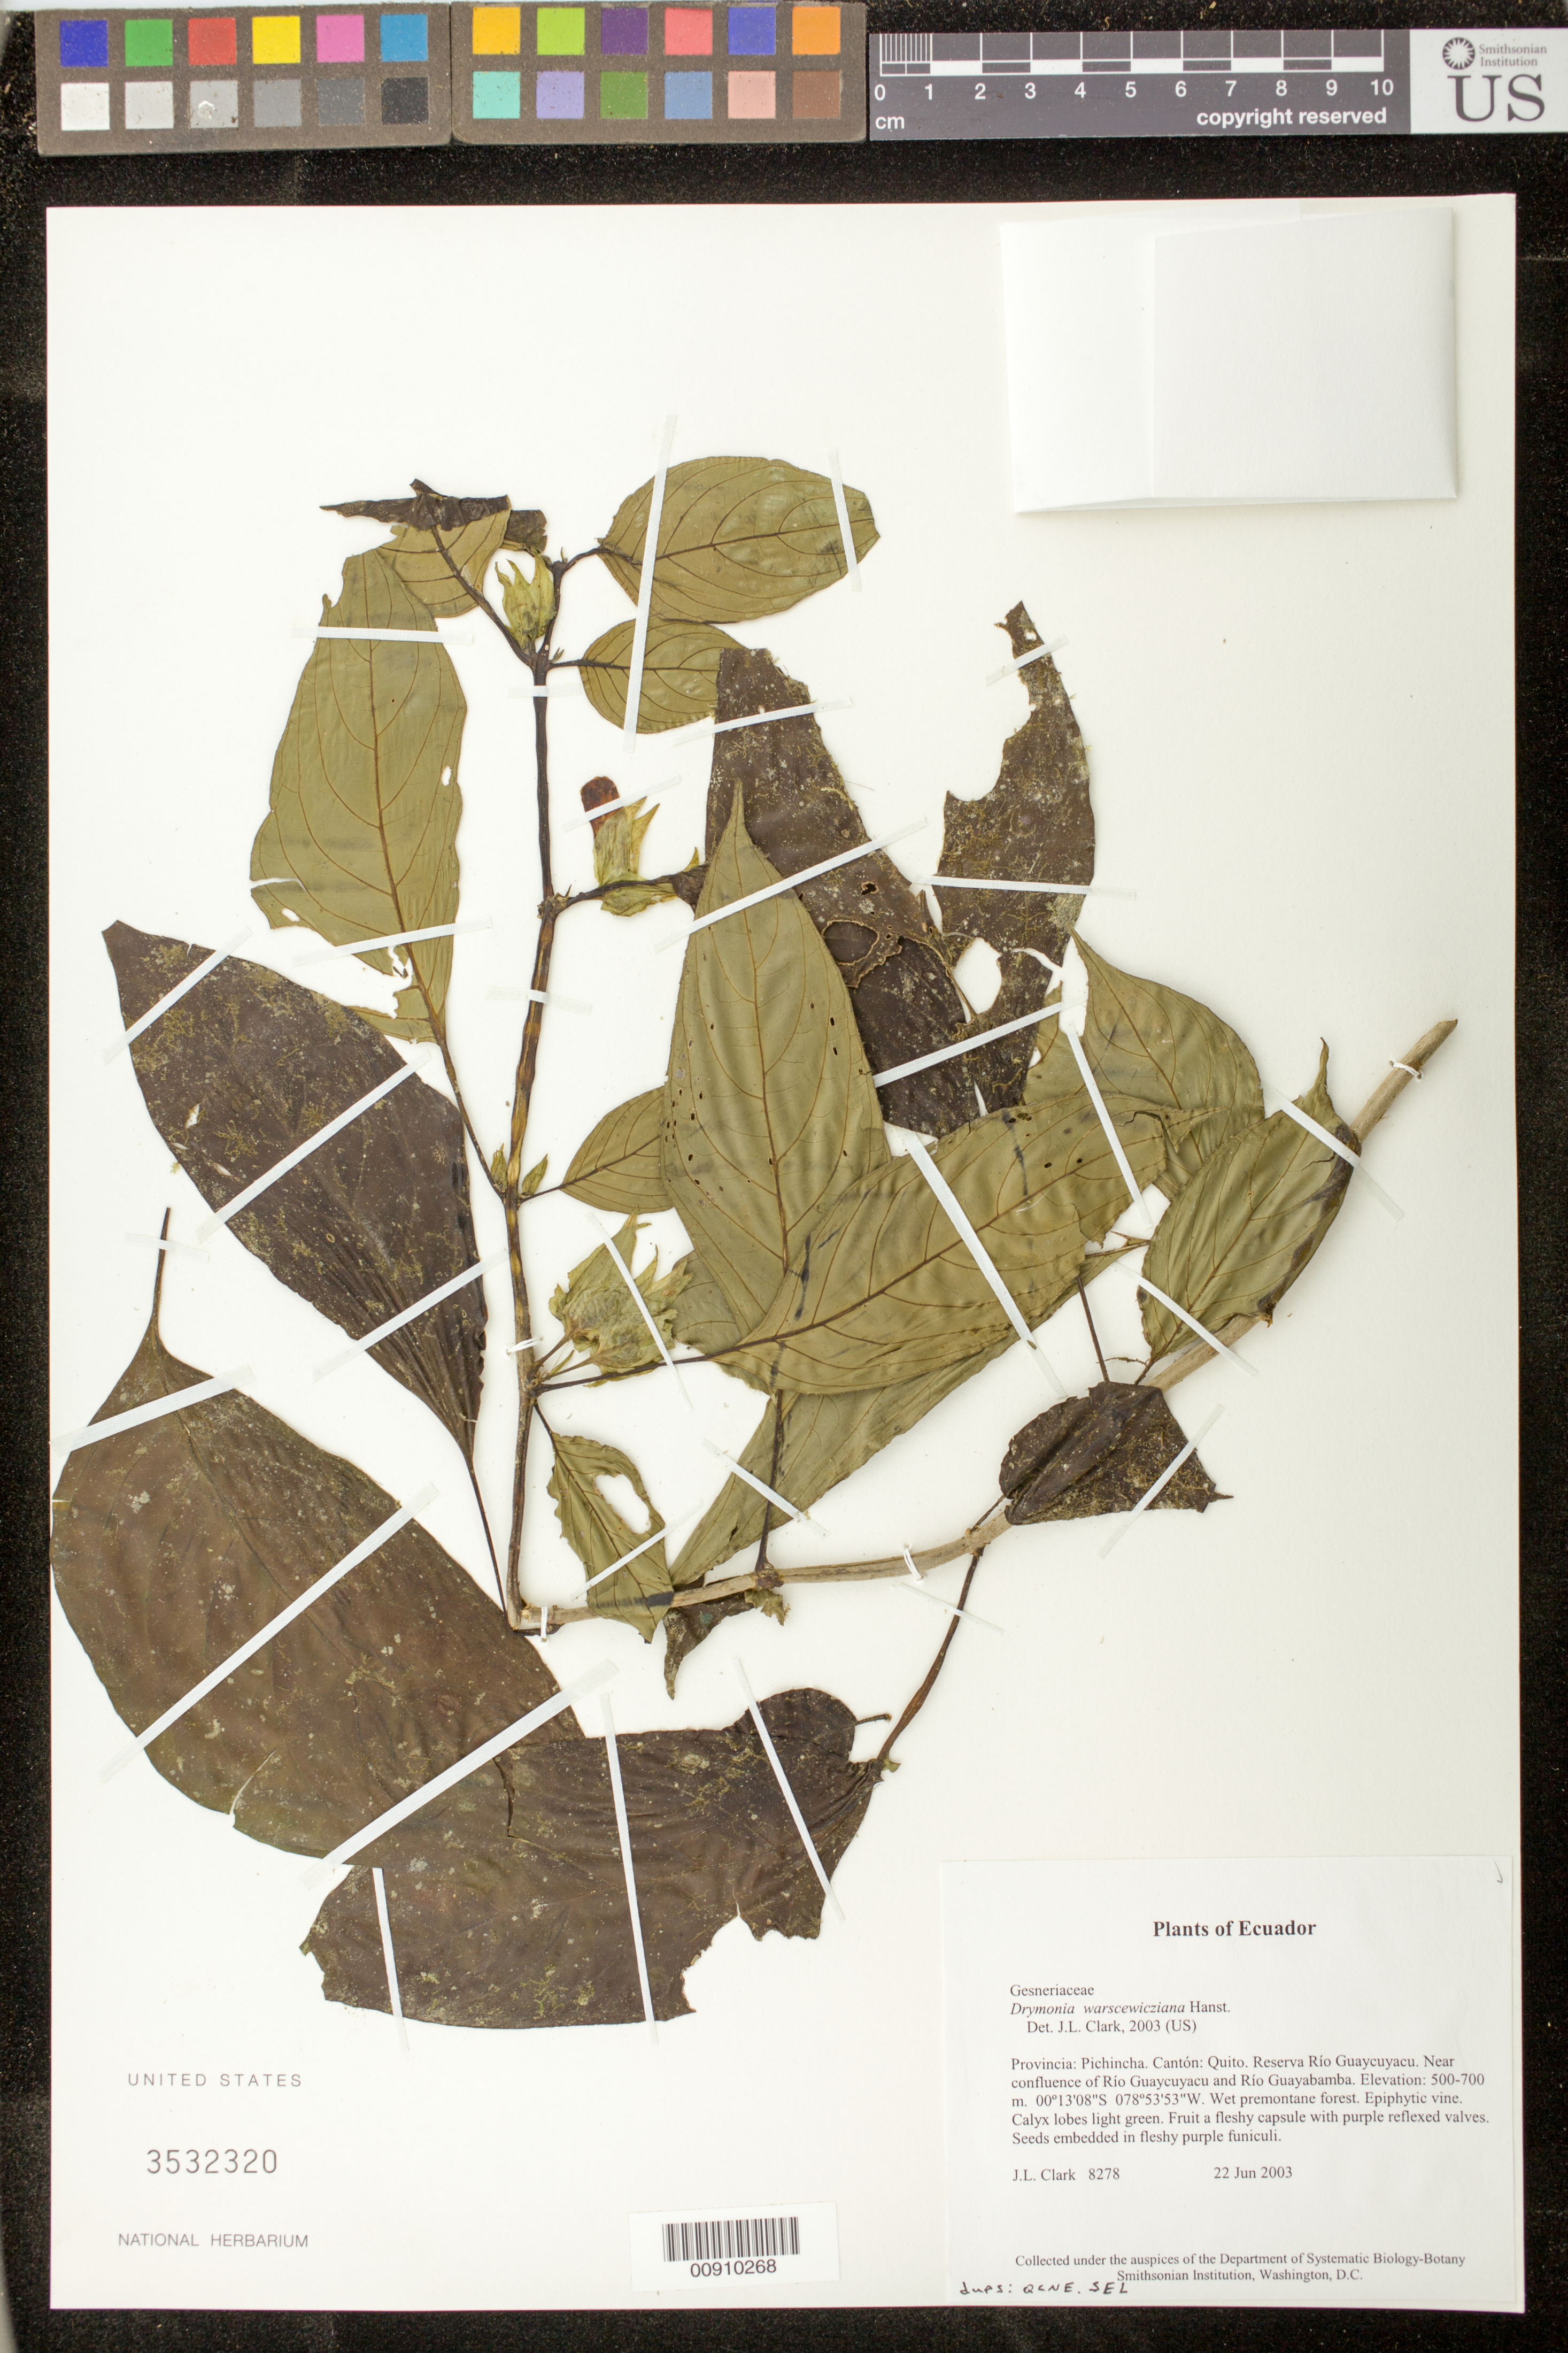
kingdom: Plantae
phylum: Tracheophyta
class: Magnoliopsida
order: Lamiales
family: Gesneriaceae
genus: Drymonia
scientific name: Drymonia warszewicziana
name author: Hanst.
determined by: Clark, J. L., (SEL), The Marie Selby Botanical Garden (UNITED STATES)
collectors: J. L. Clark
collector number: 8278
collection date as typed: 22 Jun 2003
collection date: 2003-06-22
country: Ecuador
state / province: Pichincha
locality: Quito. Reserva Río Guaycuyacu. Near confluence of Río Guaycuyacu and Río Guayabamba.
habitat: Wet premontane forest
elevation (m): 500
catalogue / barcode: US 3532320